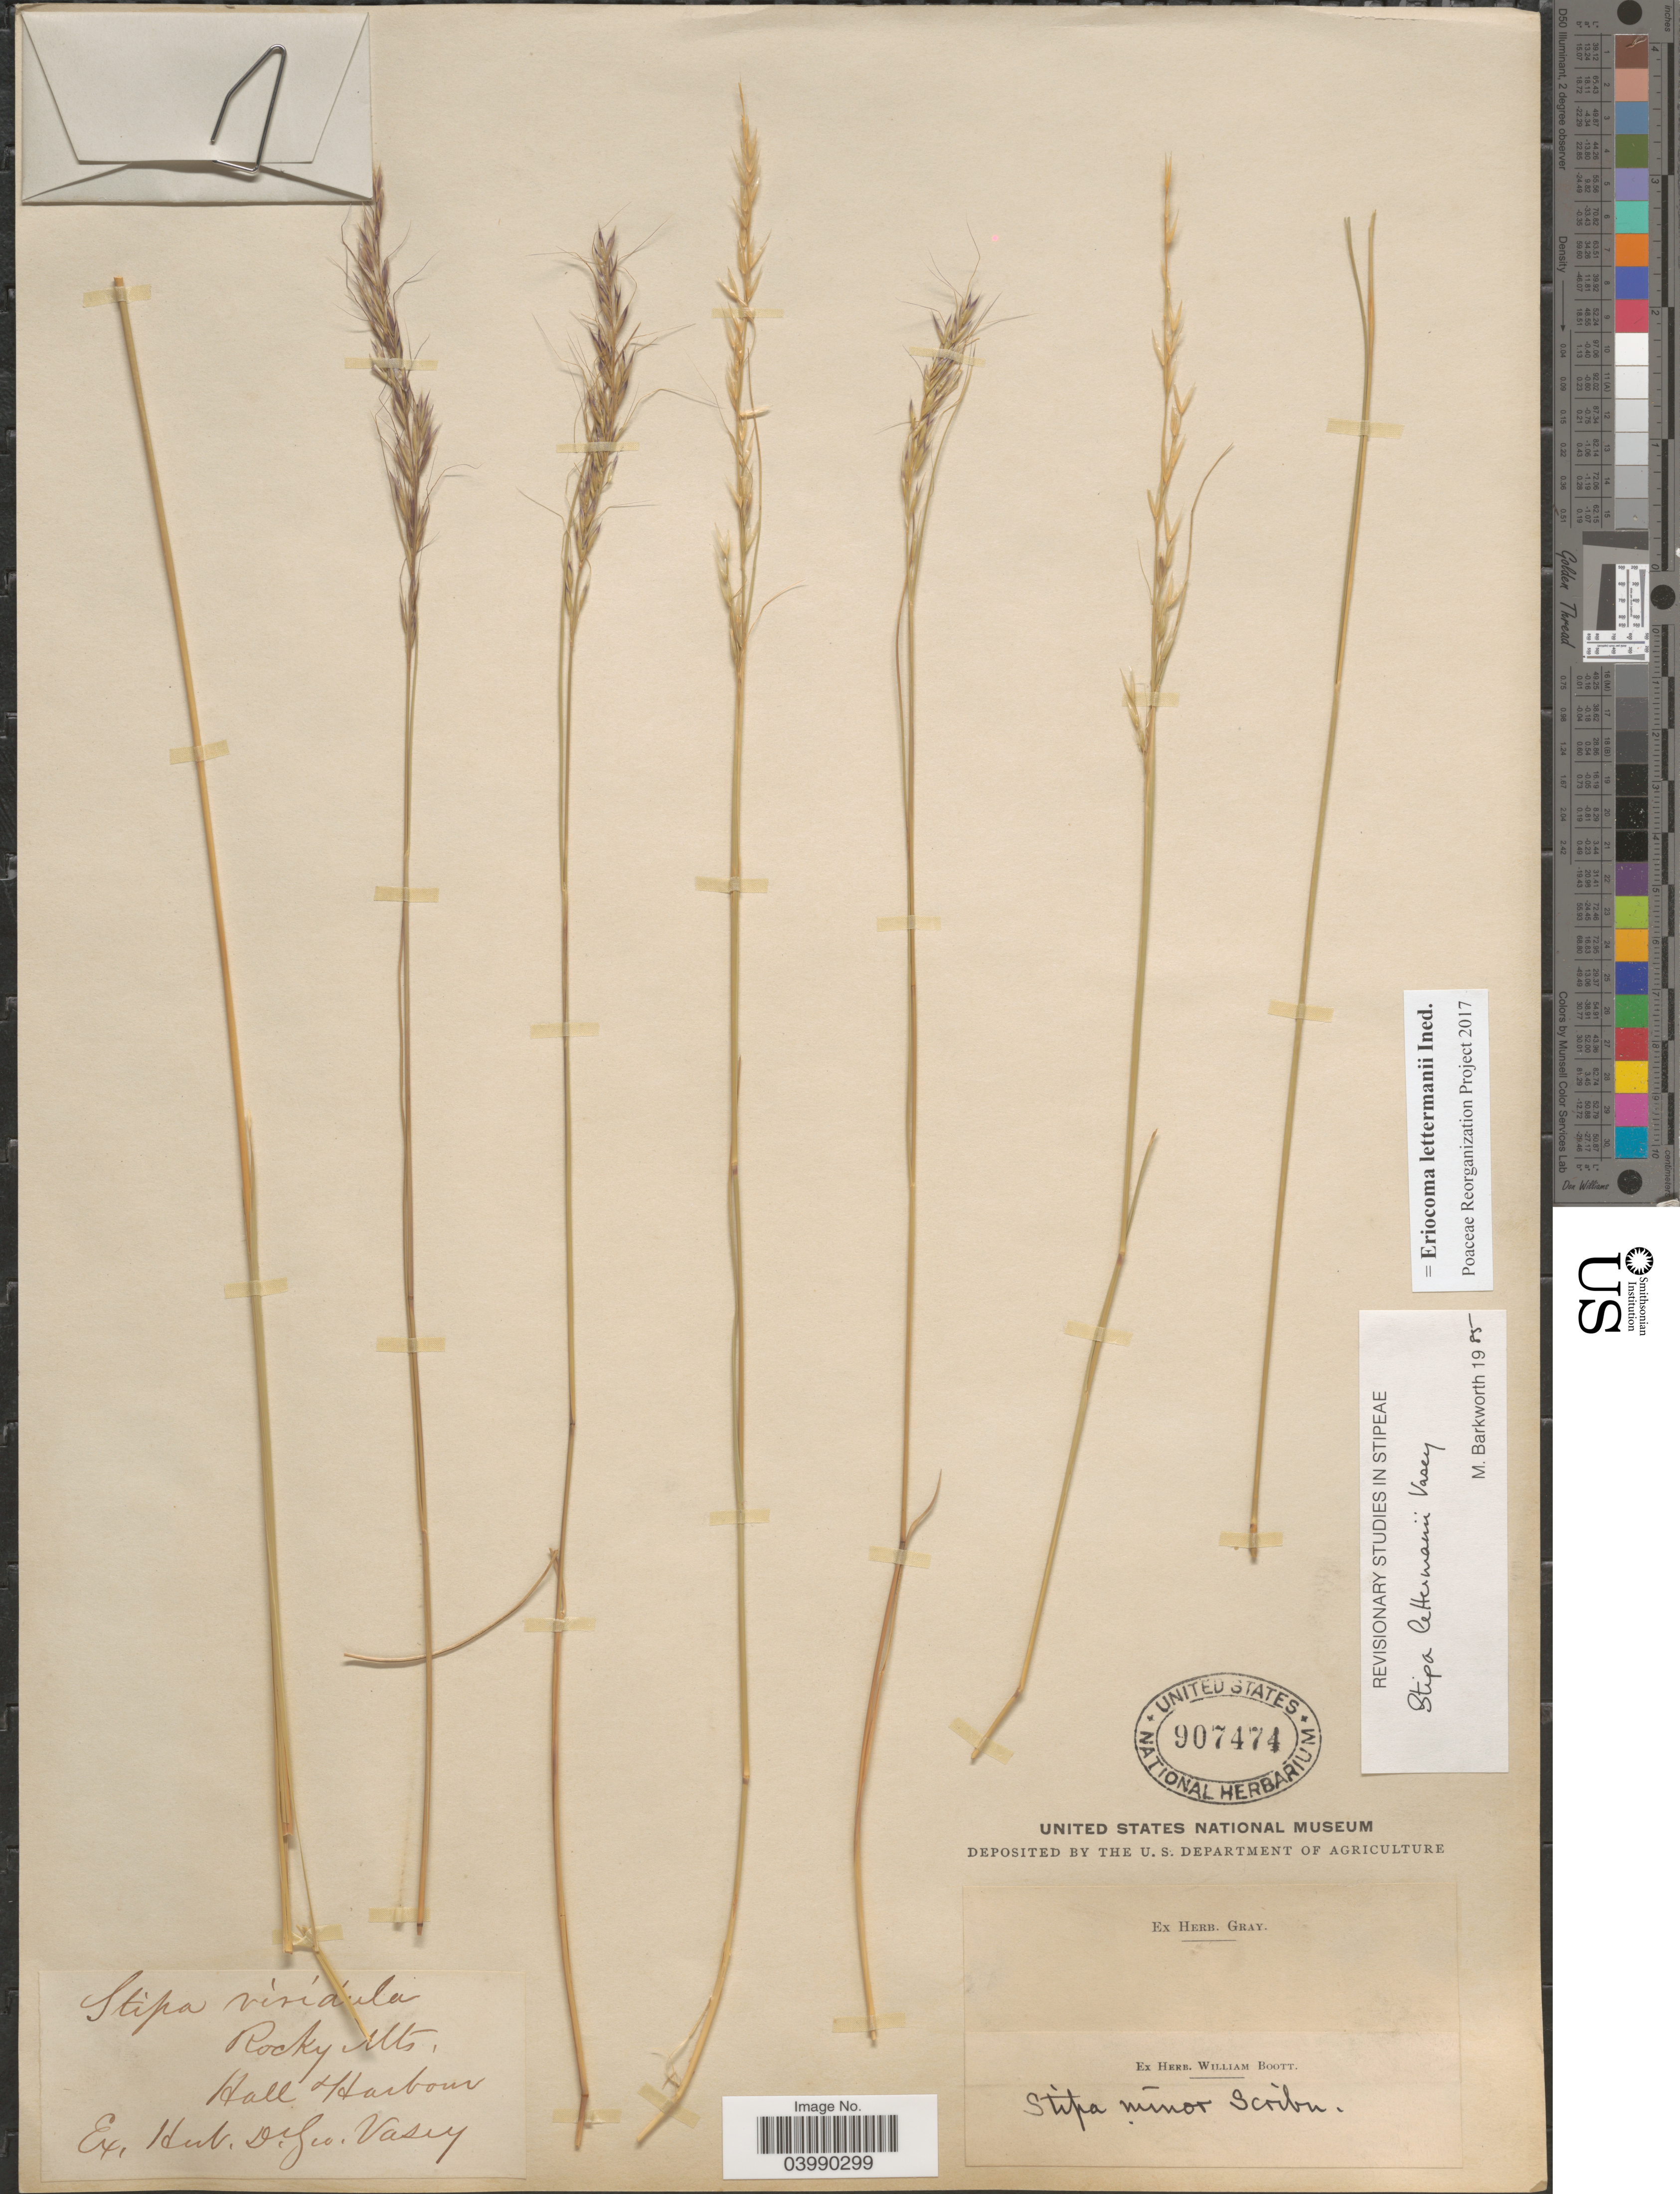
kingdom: Plantae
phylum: Tracheophyta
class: Liliopsida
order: Poales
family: Poaceae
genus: Eriocoma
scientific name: Eriocoma lettermanii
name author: (Vasey) Romasch.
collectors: ex Herb. Dr. Geo Vasey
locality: Rocky Mts, Hall Harbour.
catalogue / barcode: US 907474